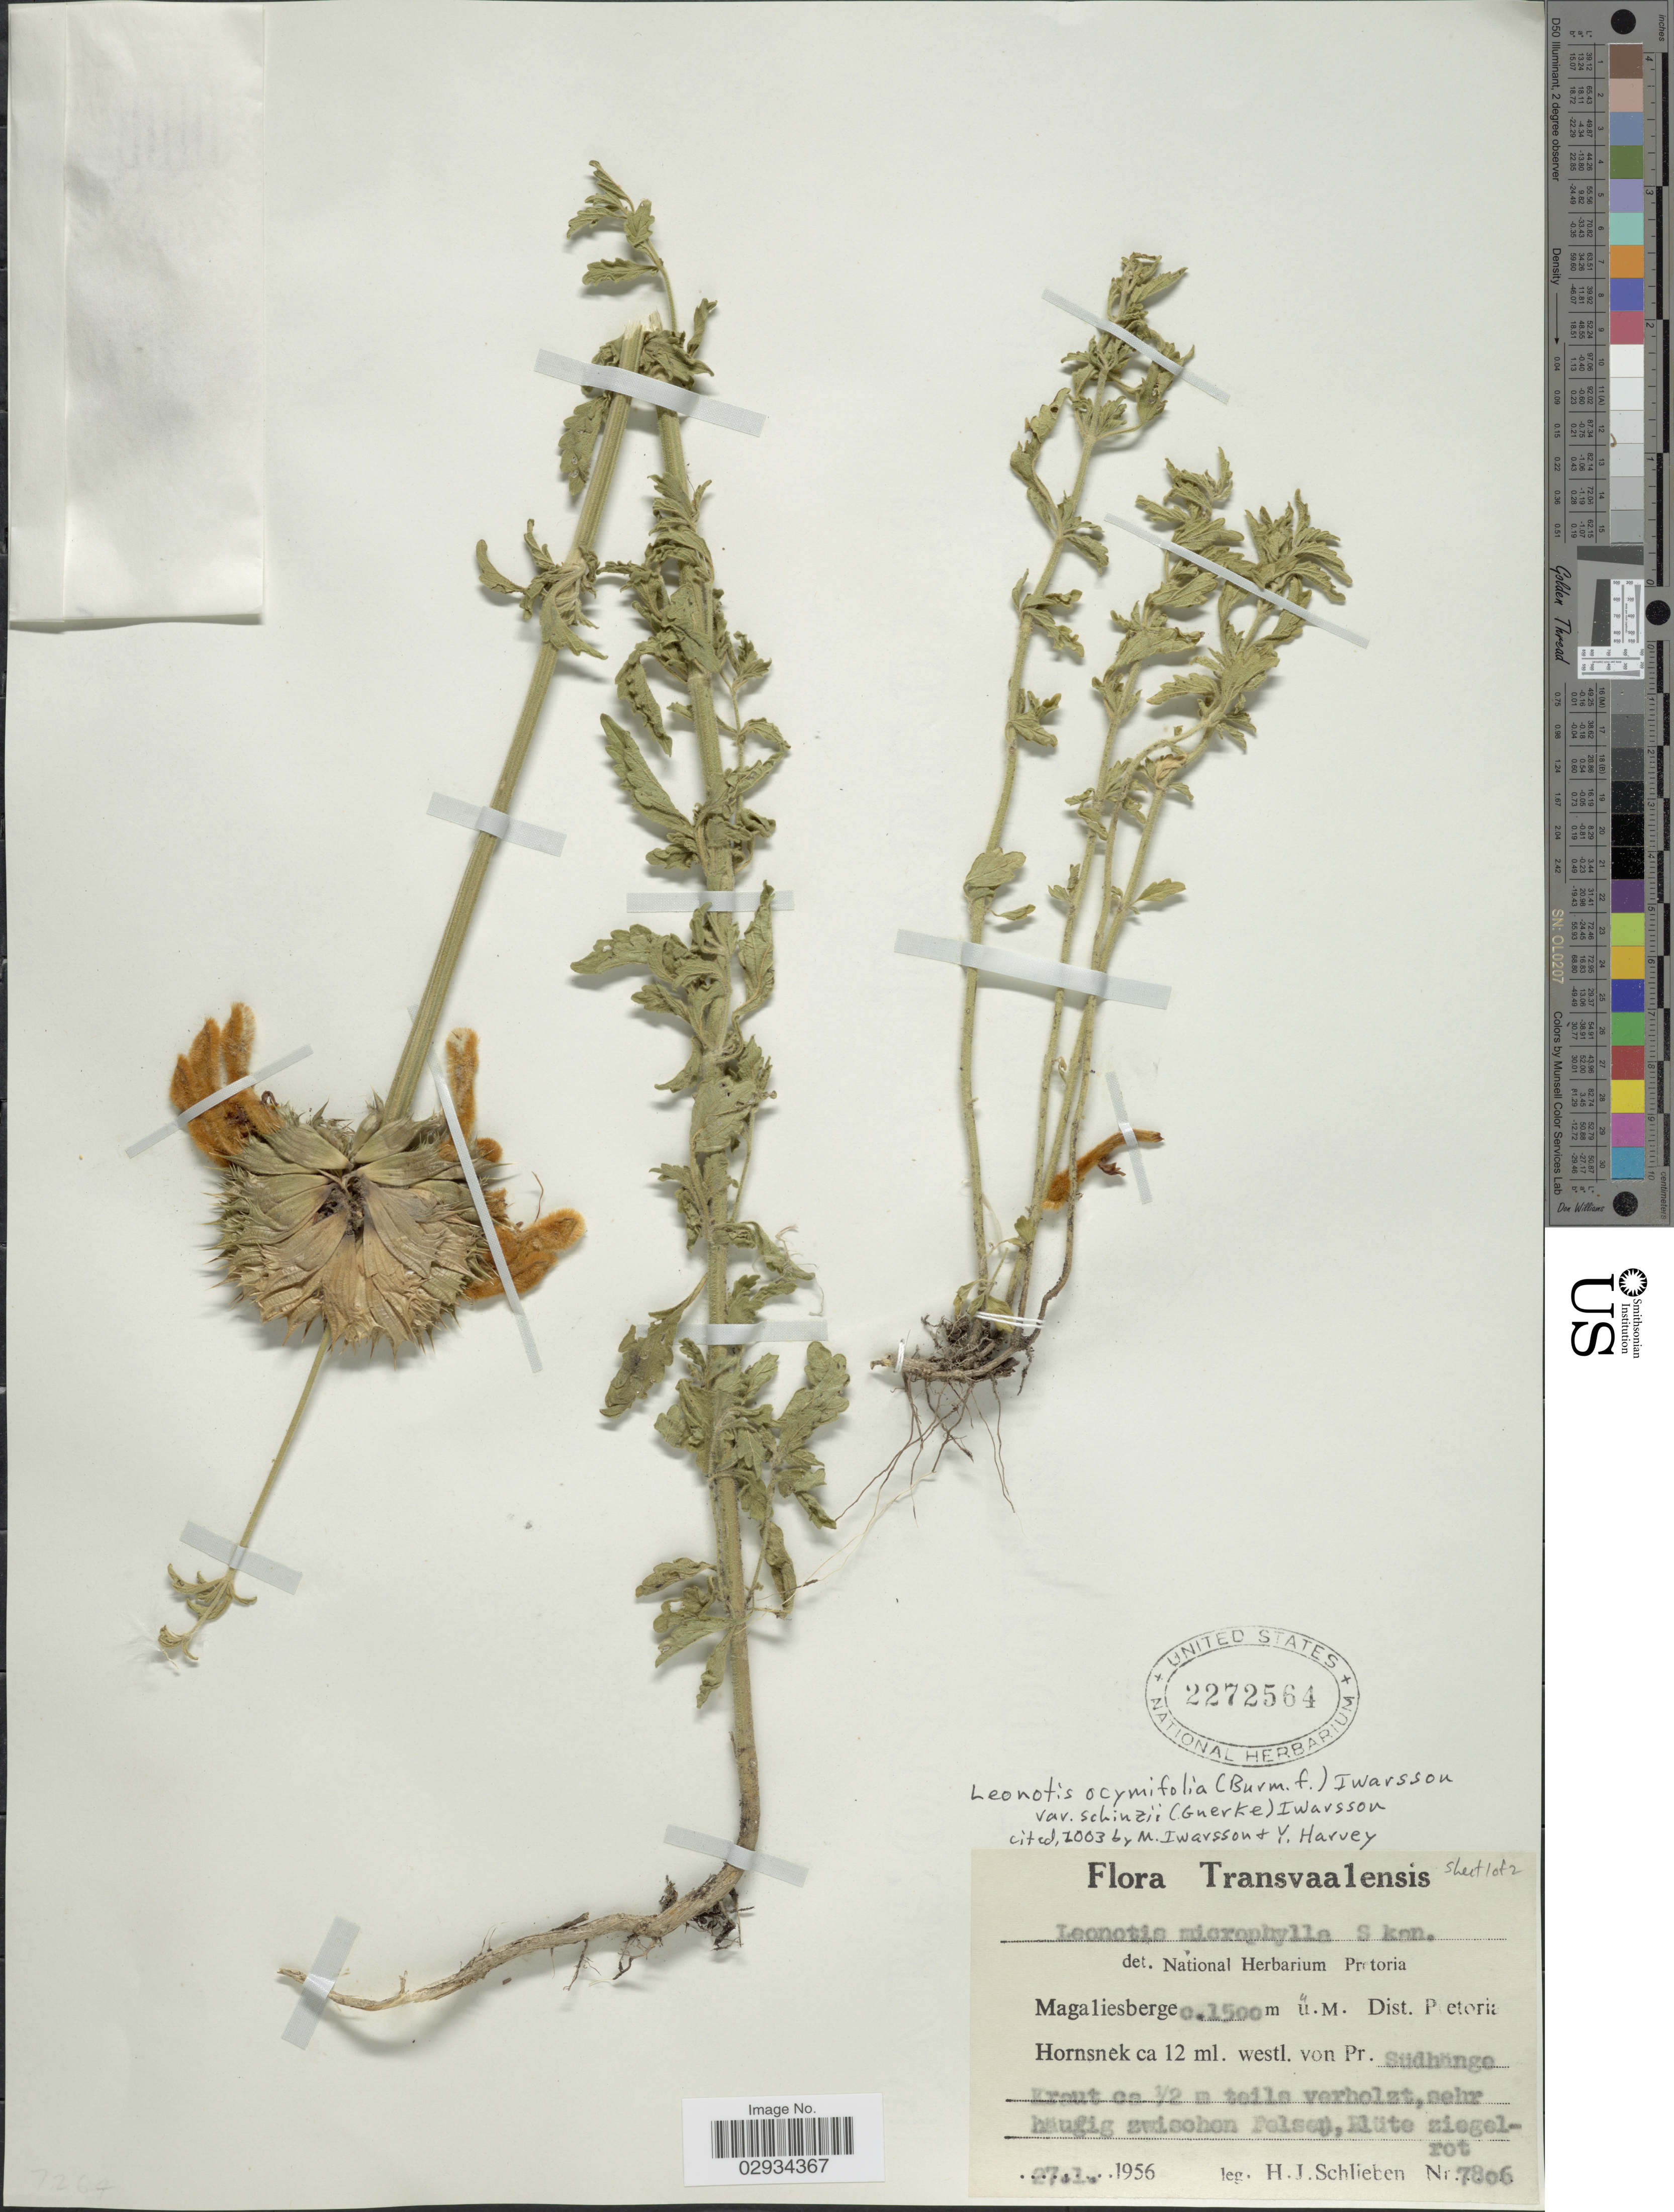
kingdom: Plantae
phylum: Tracheophyta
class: Magnoliopsida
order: Lamiales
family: Lamiaceae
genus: Leonotis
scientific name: Leonotis ocymifolia var. schinzii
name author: (Gürke) Iwarsson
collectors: H. J. Schlieben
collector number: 7806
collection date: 1956-01-27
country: South Africa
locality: Transvaalensis. Magaliesberge. Dist. Pretoria. Hornsnek ca 12 ml. westl. von Pr. Südhänge.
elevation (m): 1500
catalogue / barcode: US 2272564